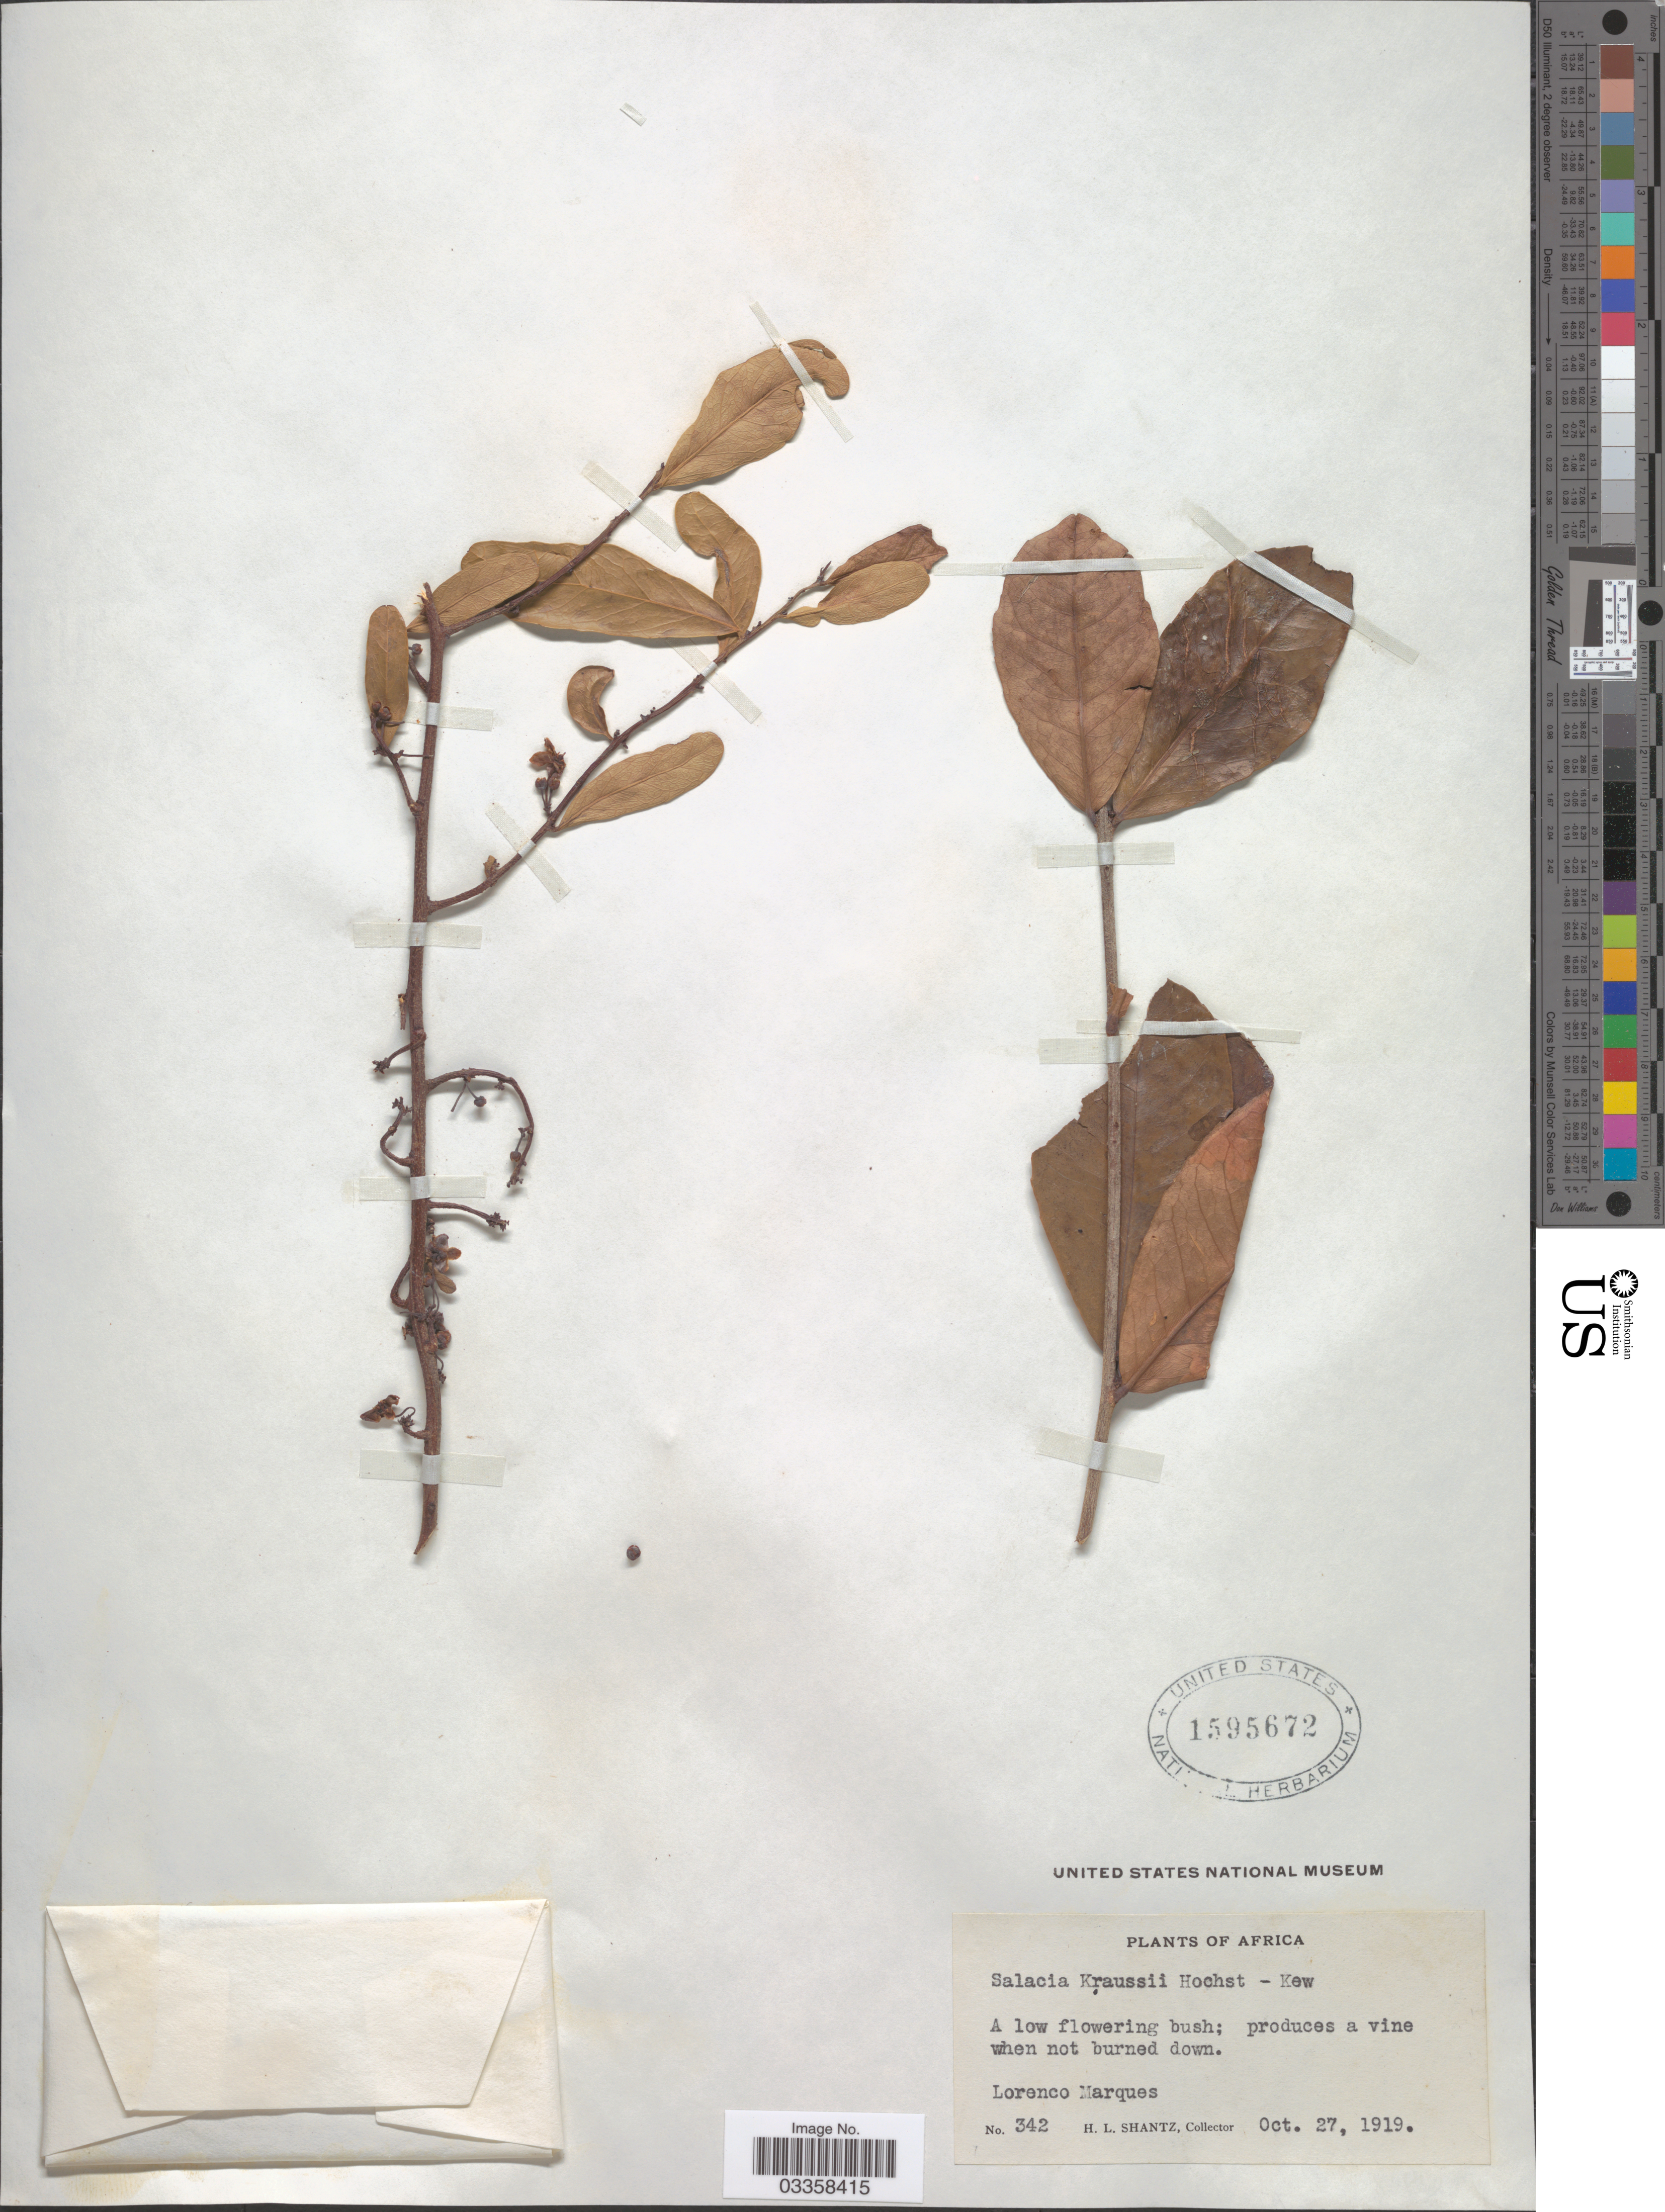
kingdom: Plantae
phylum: Tracheophyta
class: Magnoliopsida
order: Celastrales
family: Celastraceae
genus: Salacia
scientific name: Salacia kraussii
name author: (Harv.) Harv.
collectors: H. Shantz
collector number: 342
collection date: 1919-10-27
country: Mozambique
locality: Africa. Lourenco Marques.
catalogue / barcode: US 1595672